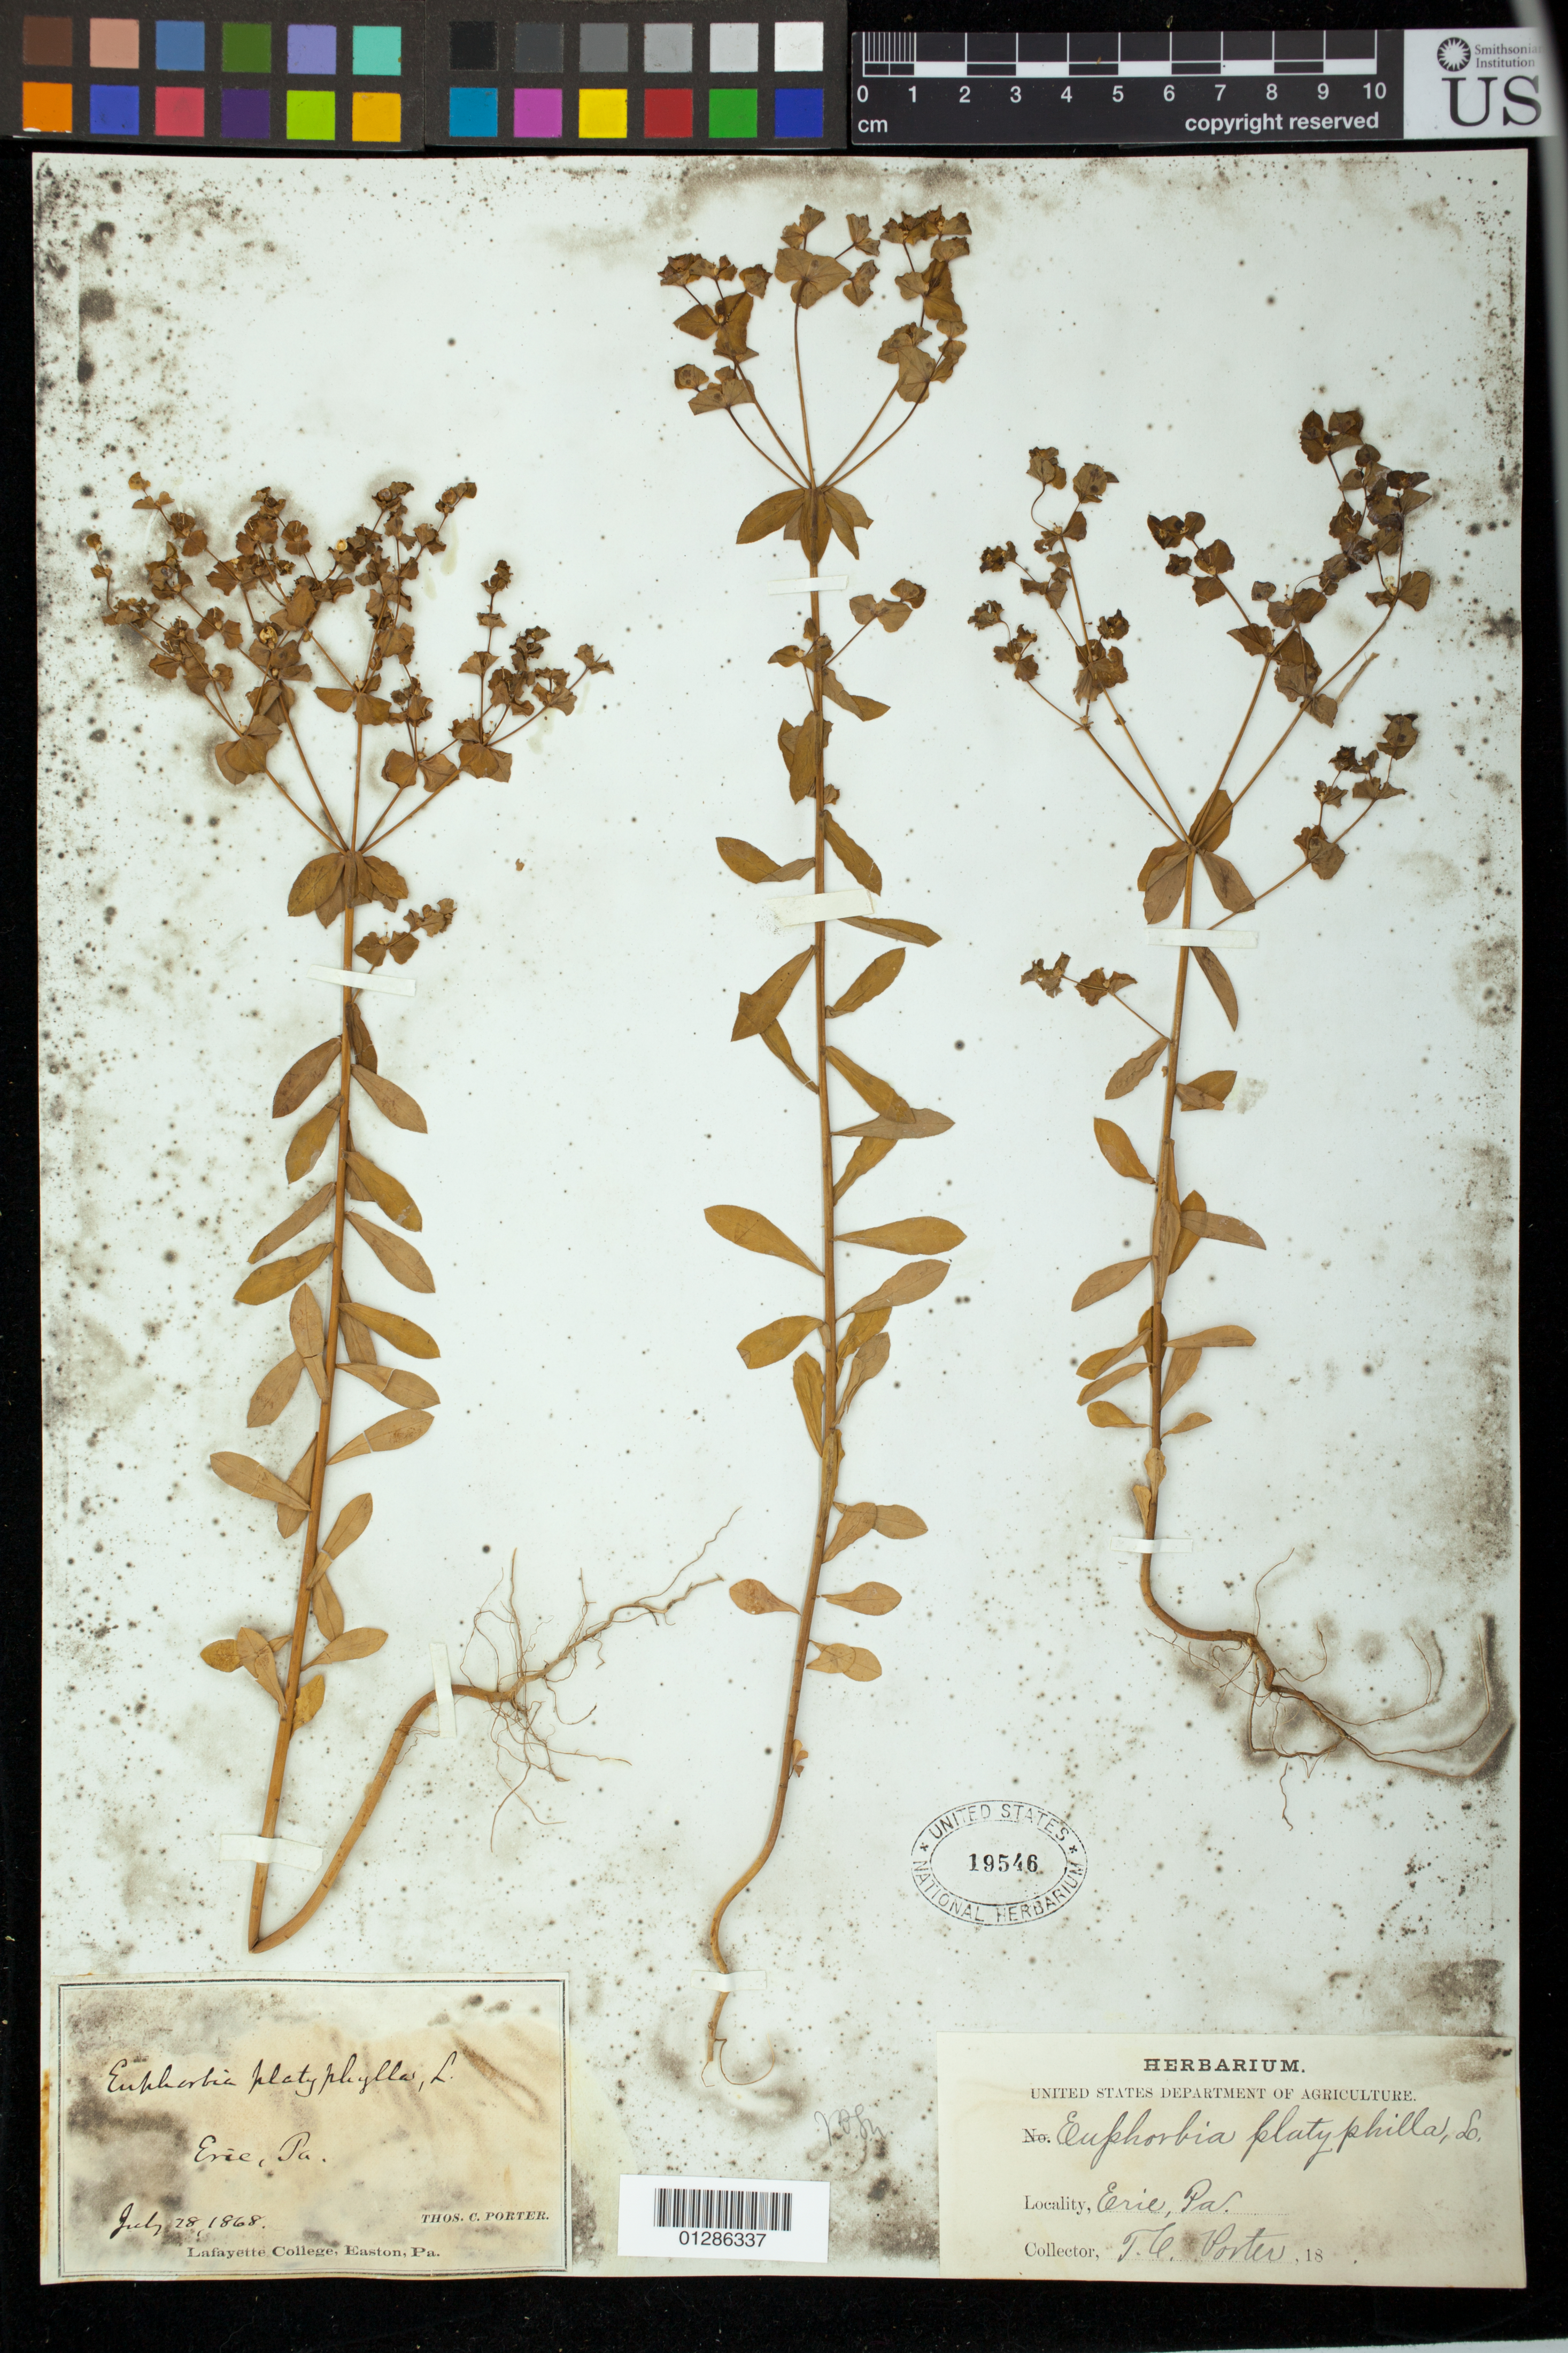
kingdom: Plantae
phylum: Tracheophyta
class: Magnoliopsida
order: Malpighiales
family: Euphorbiaceae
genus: Euphorbia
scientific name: Euphorbia platyphyllos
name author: L.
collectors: T. C. Porter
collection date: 1868-07-28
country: United States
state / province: Pennsylvania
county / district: Erie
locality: Erie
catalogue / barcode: US 19546